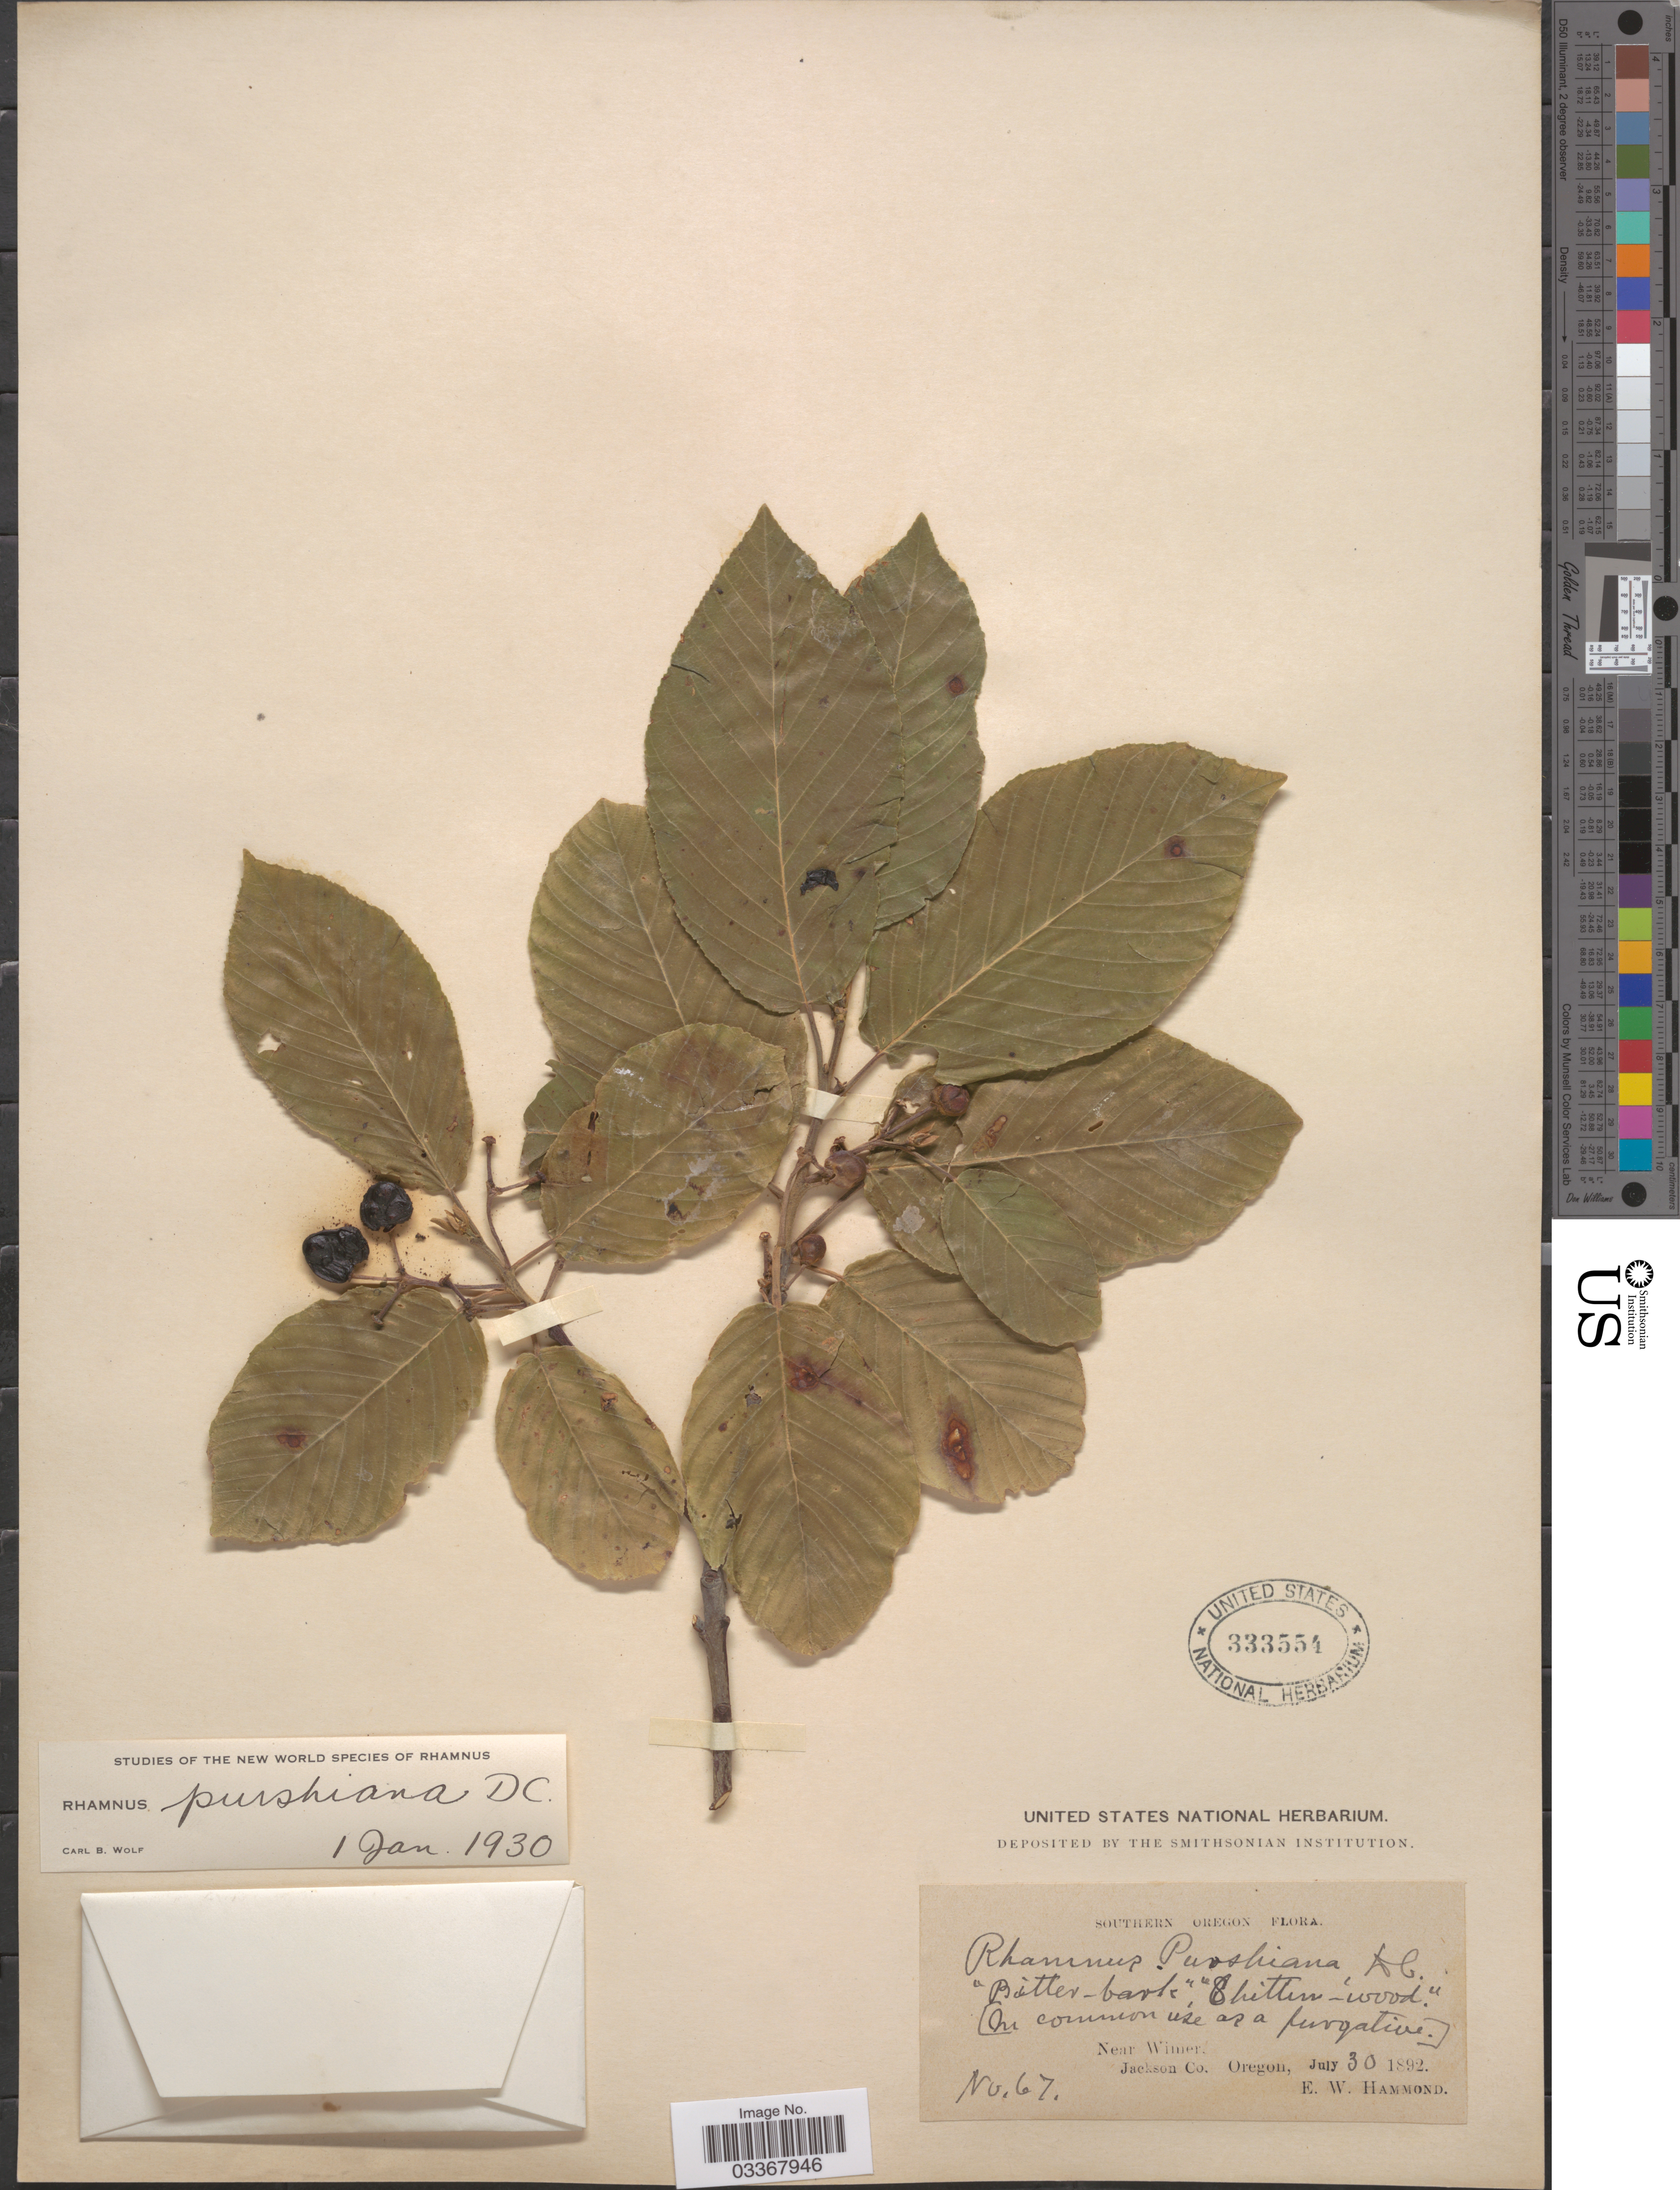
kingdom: Plantae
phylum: Tracheophyta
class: Magnoliopsida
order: Rosales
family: Rhamnaceae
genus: Frangula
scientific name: Frangula purshiana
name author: (DC.) A. Gray ex J.G. Cooper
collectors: E. Hammond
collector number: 67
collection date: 1892-07-30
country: United States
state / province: Oregon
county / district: Jackson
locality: Southern Oregon, Near Wimer, Jackson Co.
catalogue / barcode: US 333554